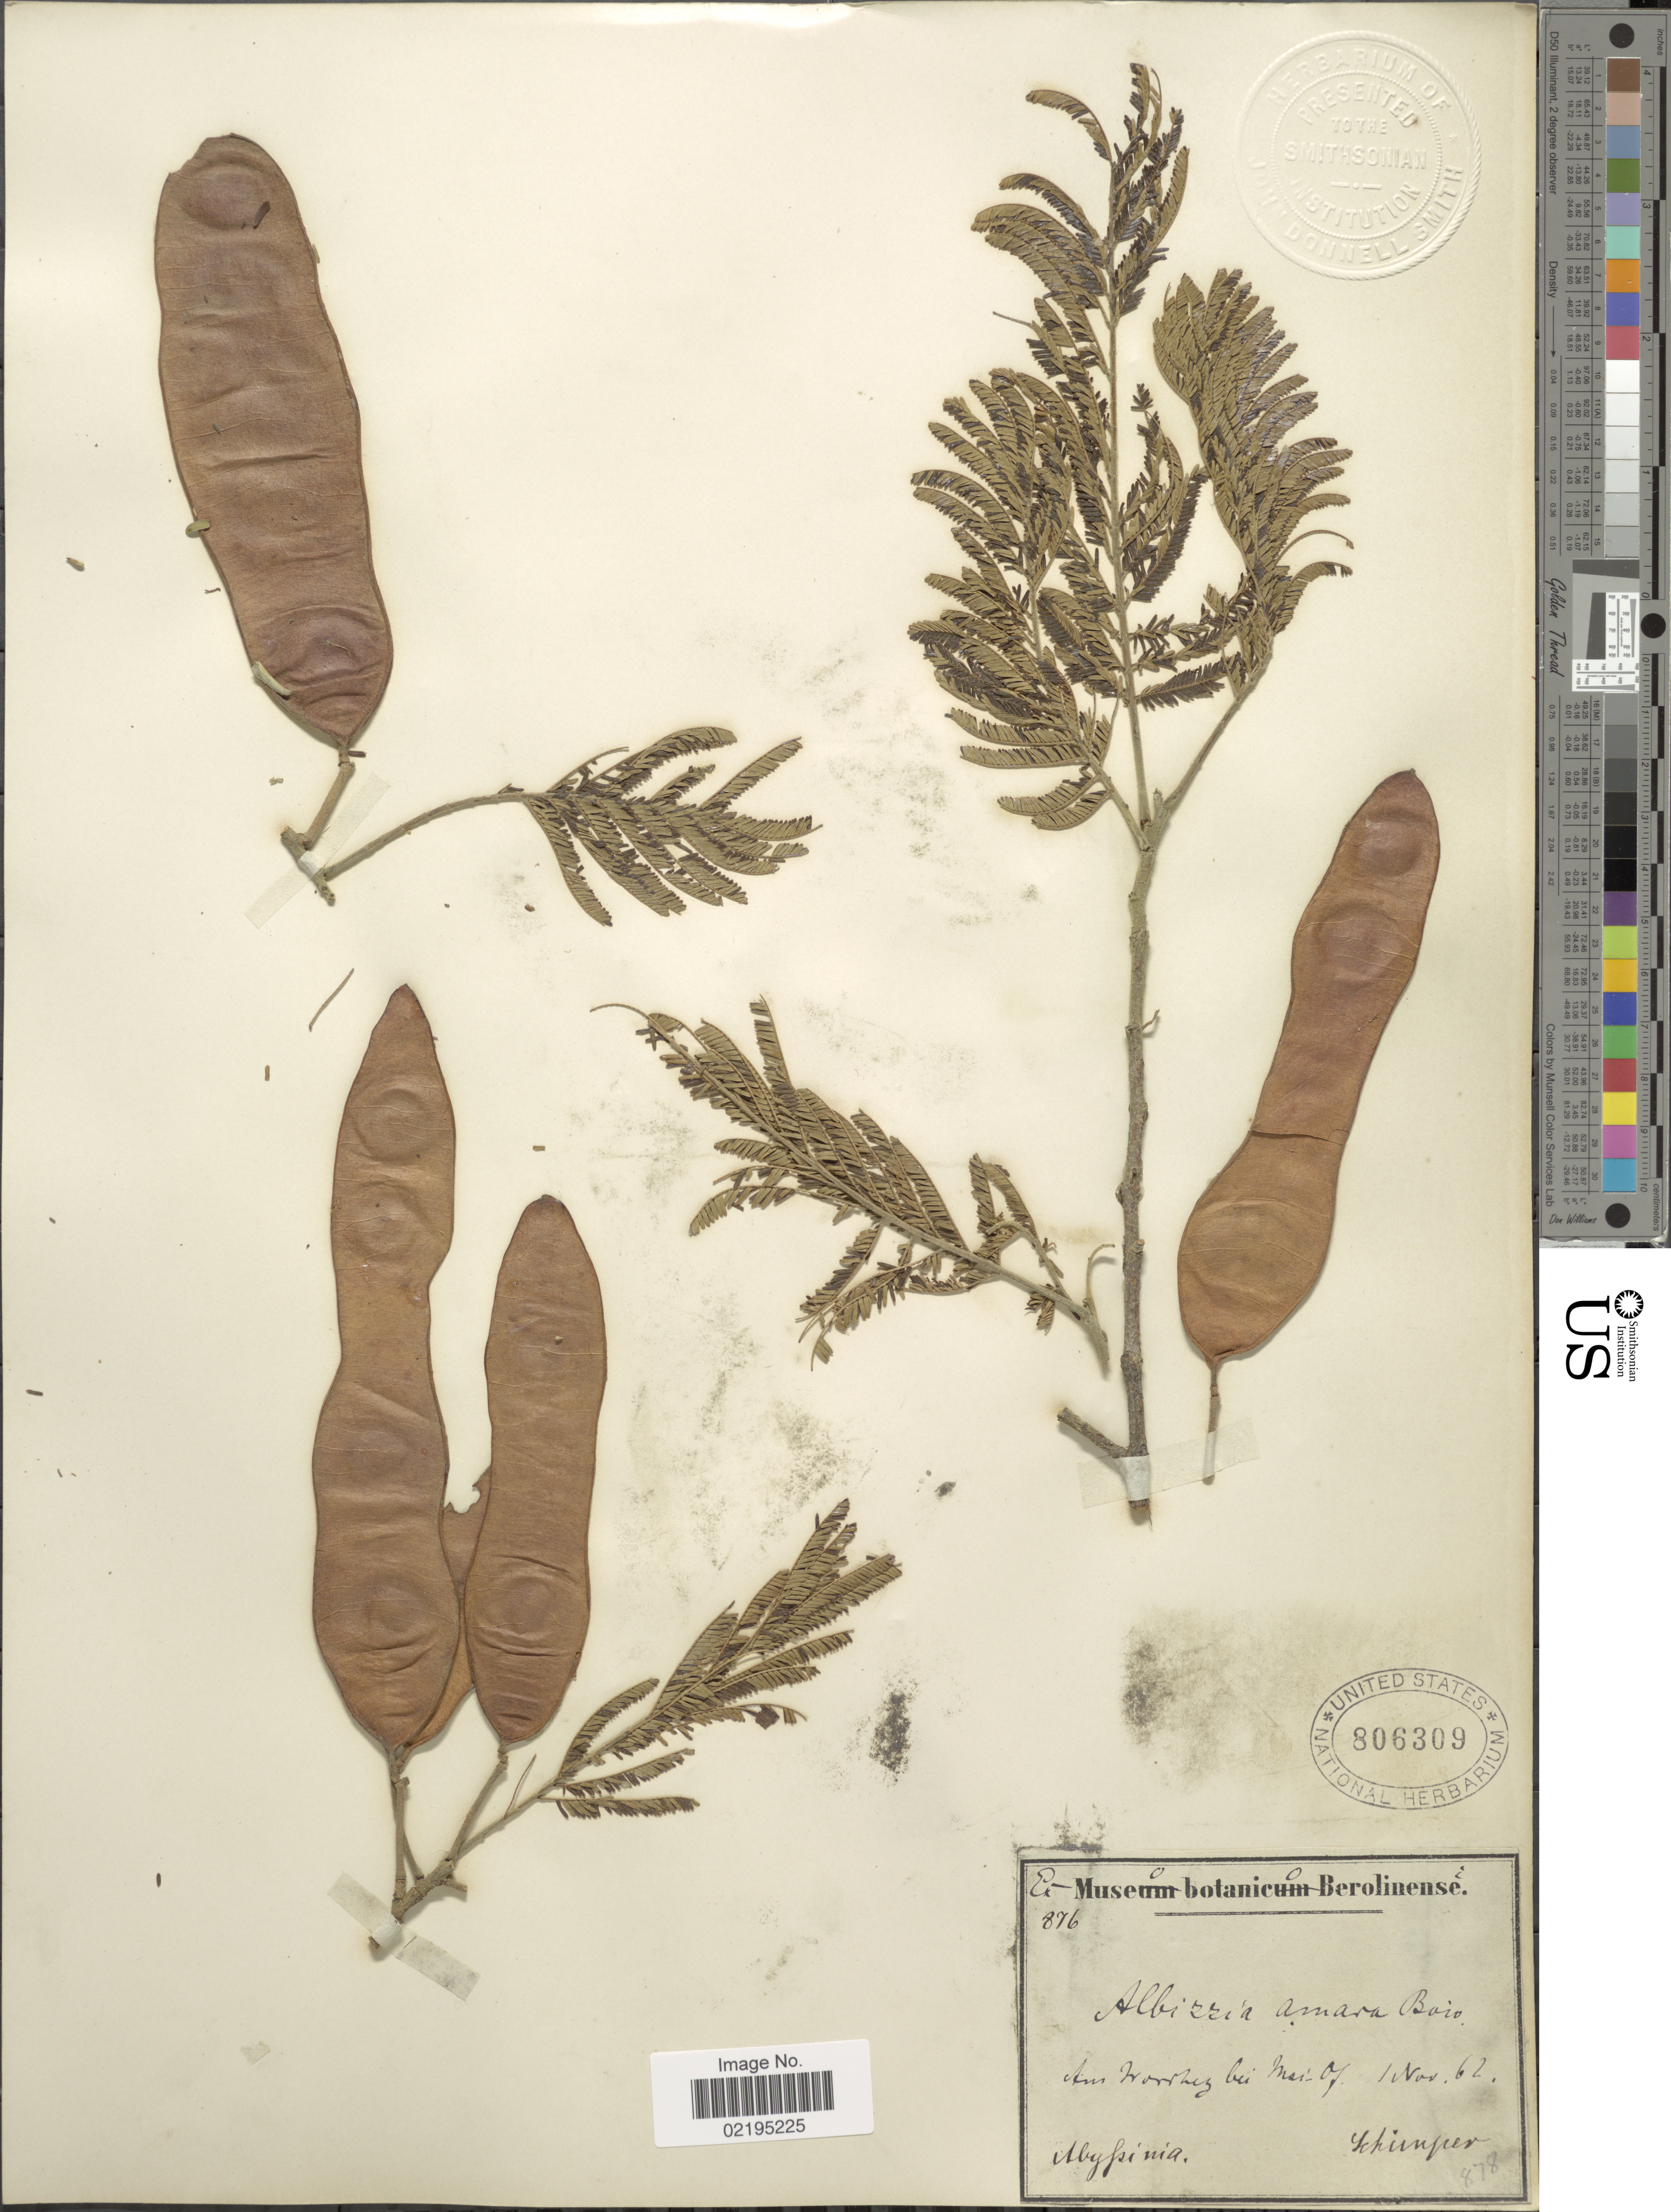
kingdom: Plantae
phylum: Tracheophyta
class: Magnoliopsida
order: Fabales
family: Fabaceae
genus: Albizia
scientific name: Albizia amara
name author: (Roxb.) Boivin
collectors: -. Schimper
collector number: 876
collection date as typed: Transcribed d/m/y: 1/11/62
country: Eritrea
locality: Abyssinia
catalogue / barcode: US 806309